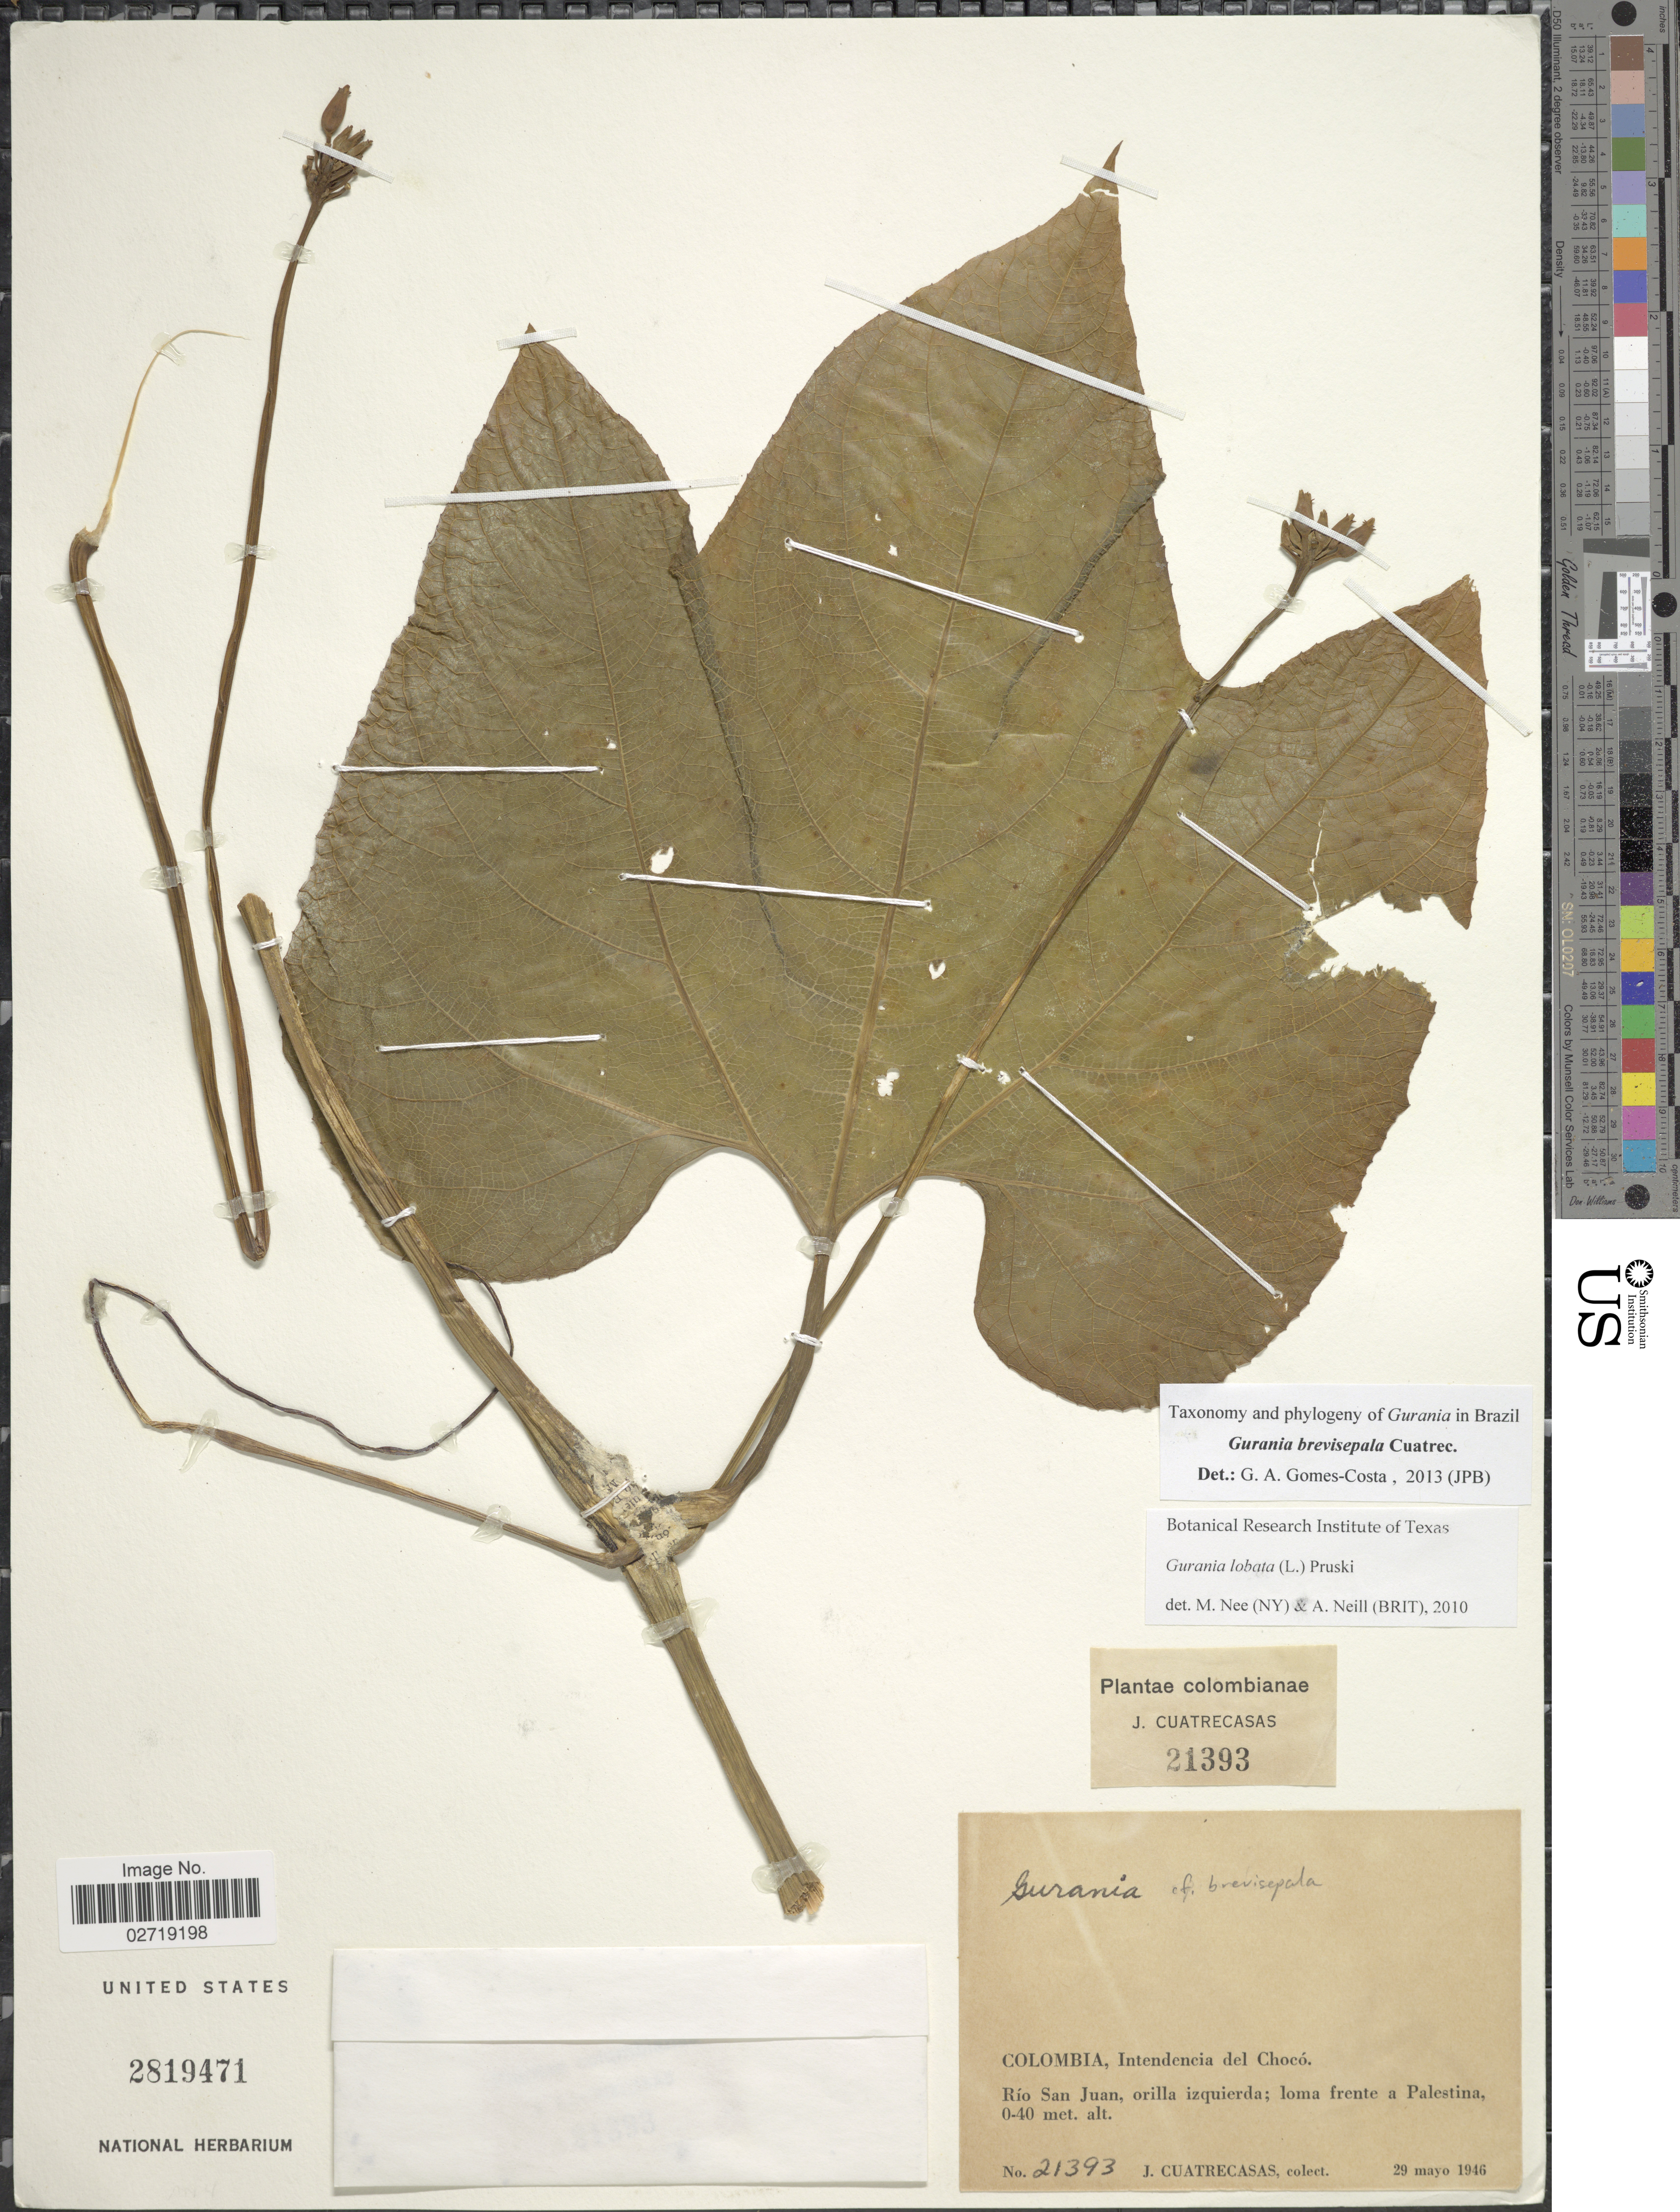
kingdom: Plantae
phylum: Tracheophyta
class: Magnoliopsida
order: Cucurbitales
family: Cucurbitaceae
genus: Gurania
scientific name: Gurania brevisepala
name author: Cuatrec.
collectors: J. Cuatrecasas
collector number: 21393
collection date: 1946-05-29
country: Colombia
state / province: Chocó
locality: Rio San Juan, orilla izquierda; loma frente a Palestina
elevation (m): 0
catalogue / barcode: US 2819471